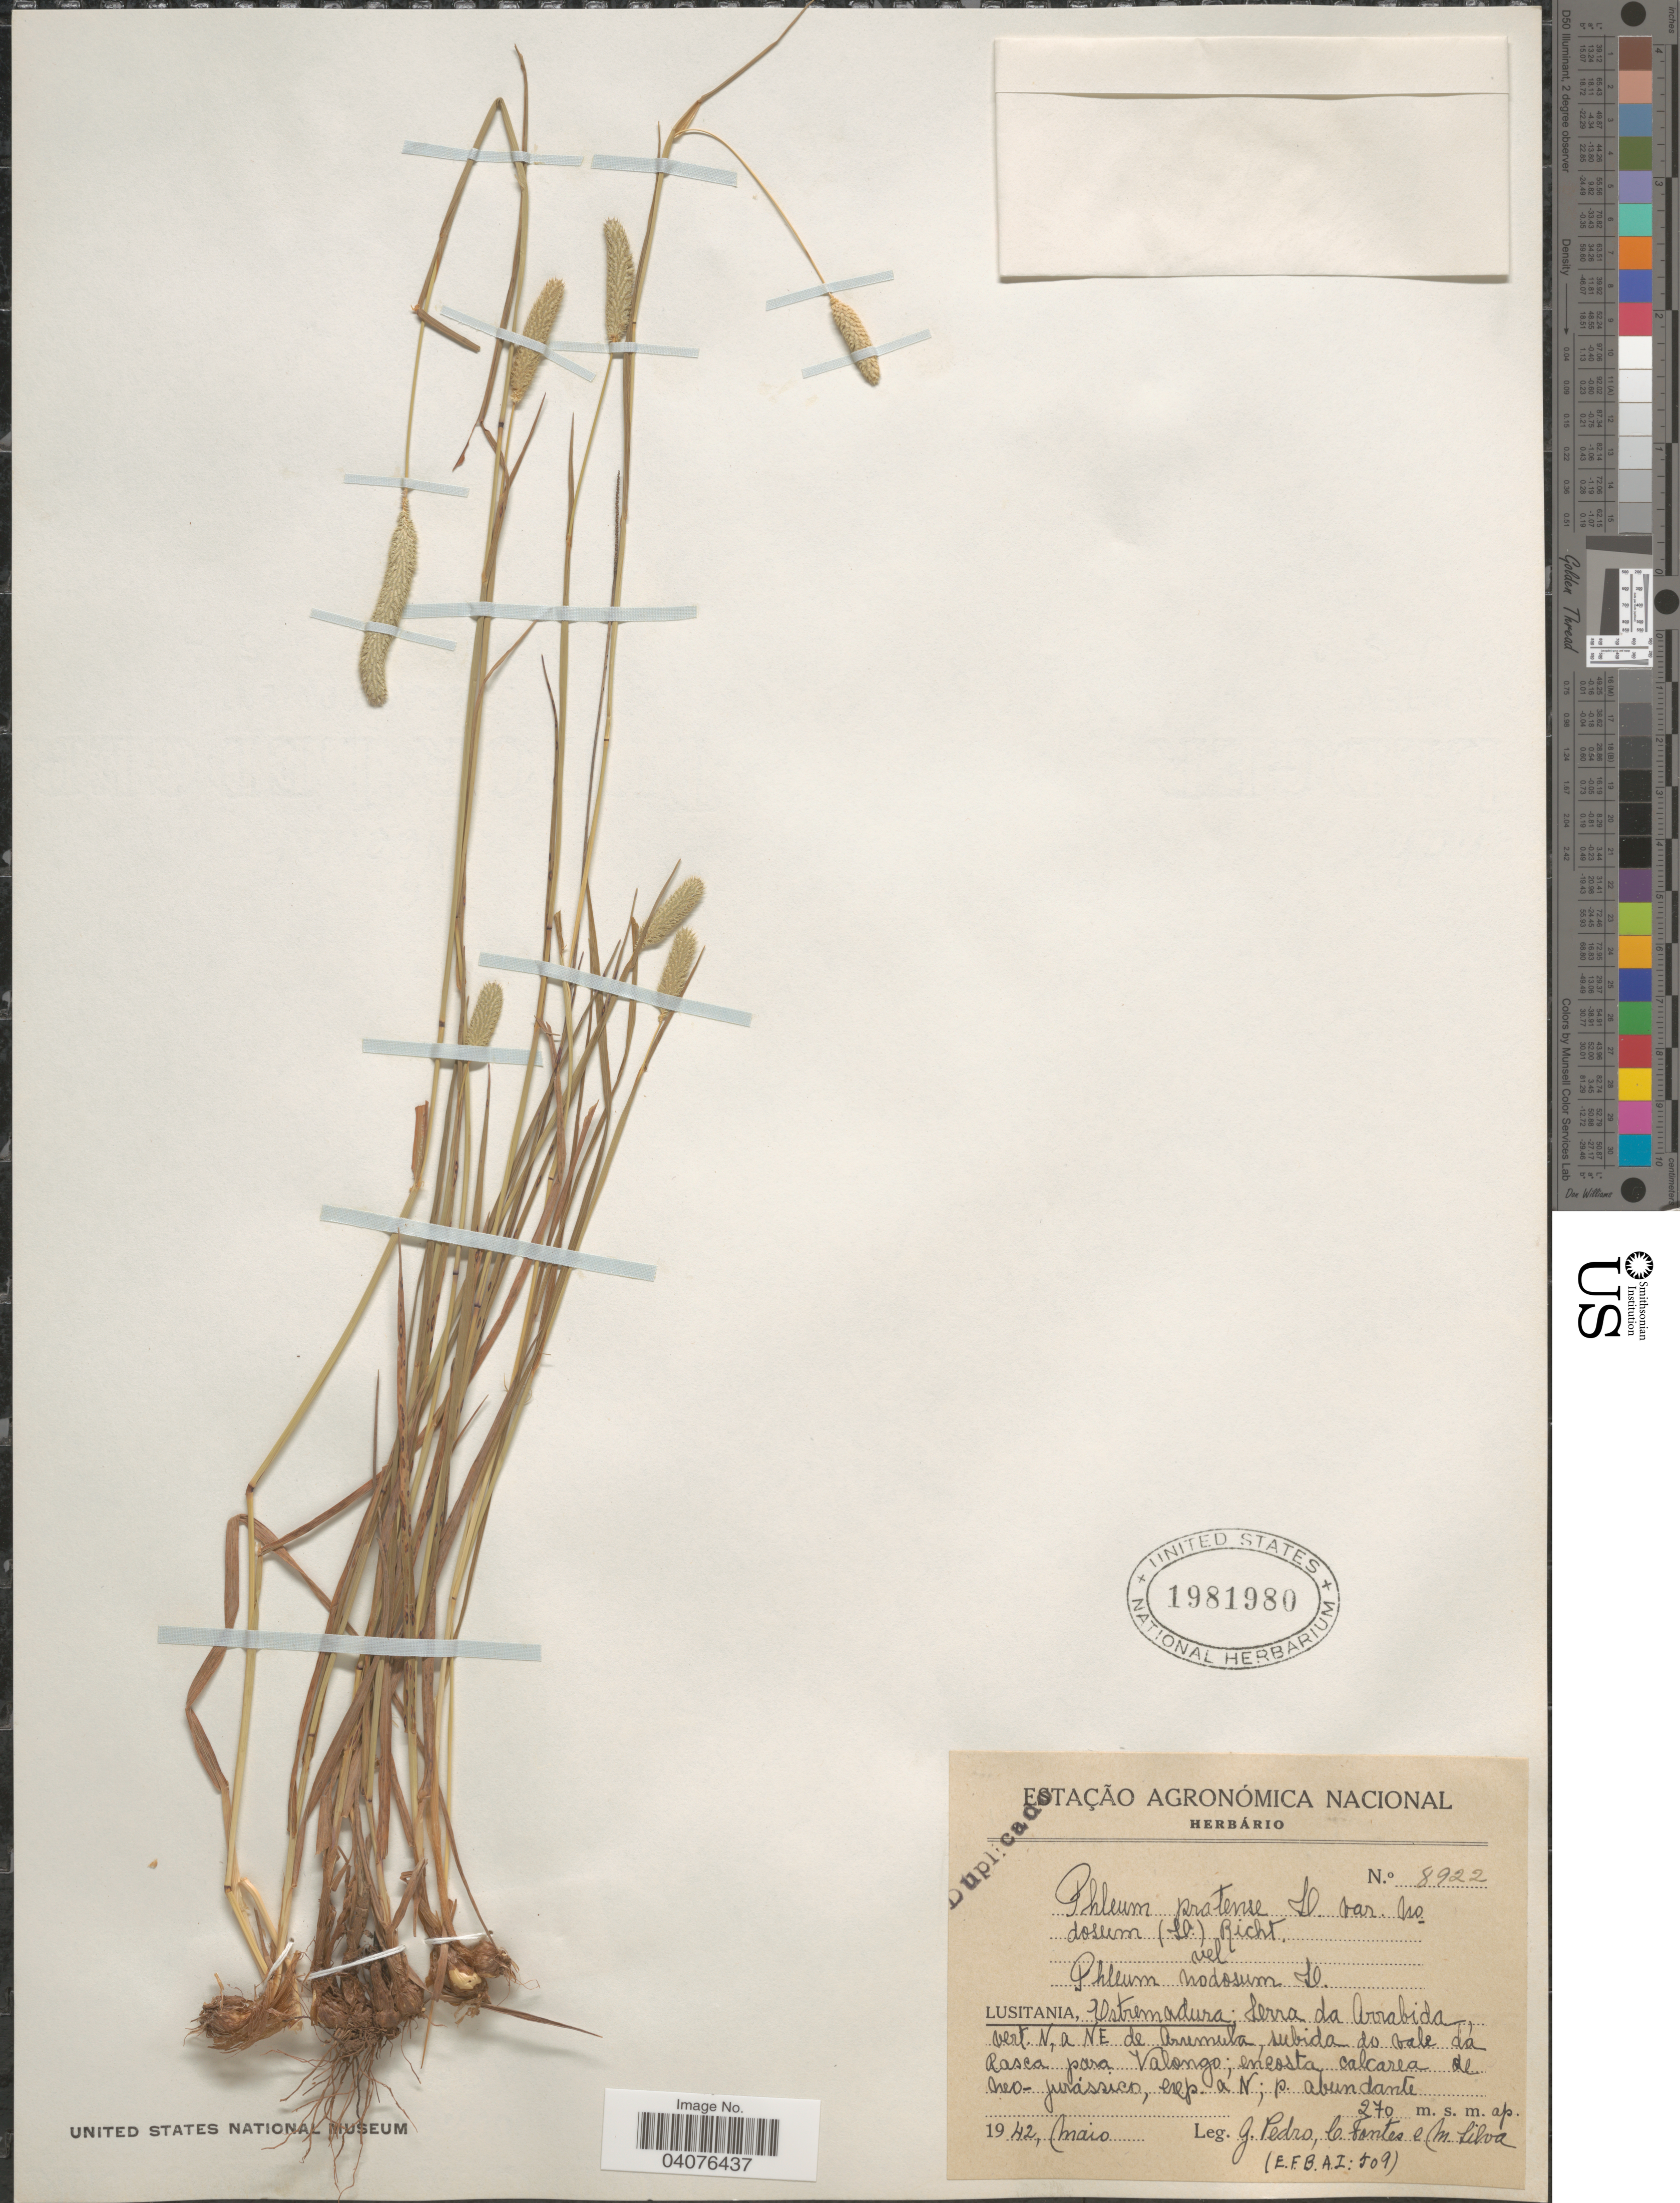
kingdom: Plantae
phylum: Tracheophyta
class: Liliopsida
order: Poales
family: Poaceae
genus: Phleum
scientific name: Phleum pratense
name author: L.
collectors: G. Pedro, C. Fontes & M. Silva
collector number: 8922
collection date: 1942-05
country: Portugal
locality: Lusitania, Estremadura: Serra da Arrabida, vert. N, a NE de Arremuba, subida do vale da Rasca para Valongo; en costa calcarea de neo-jurassico, exp. a N.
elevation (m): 270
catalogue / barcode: US 1981980